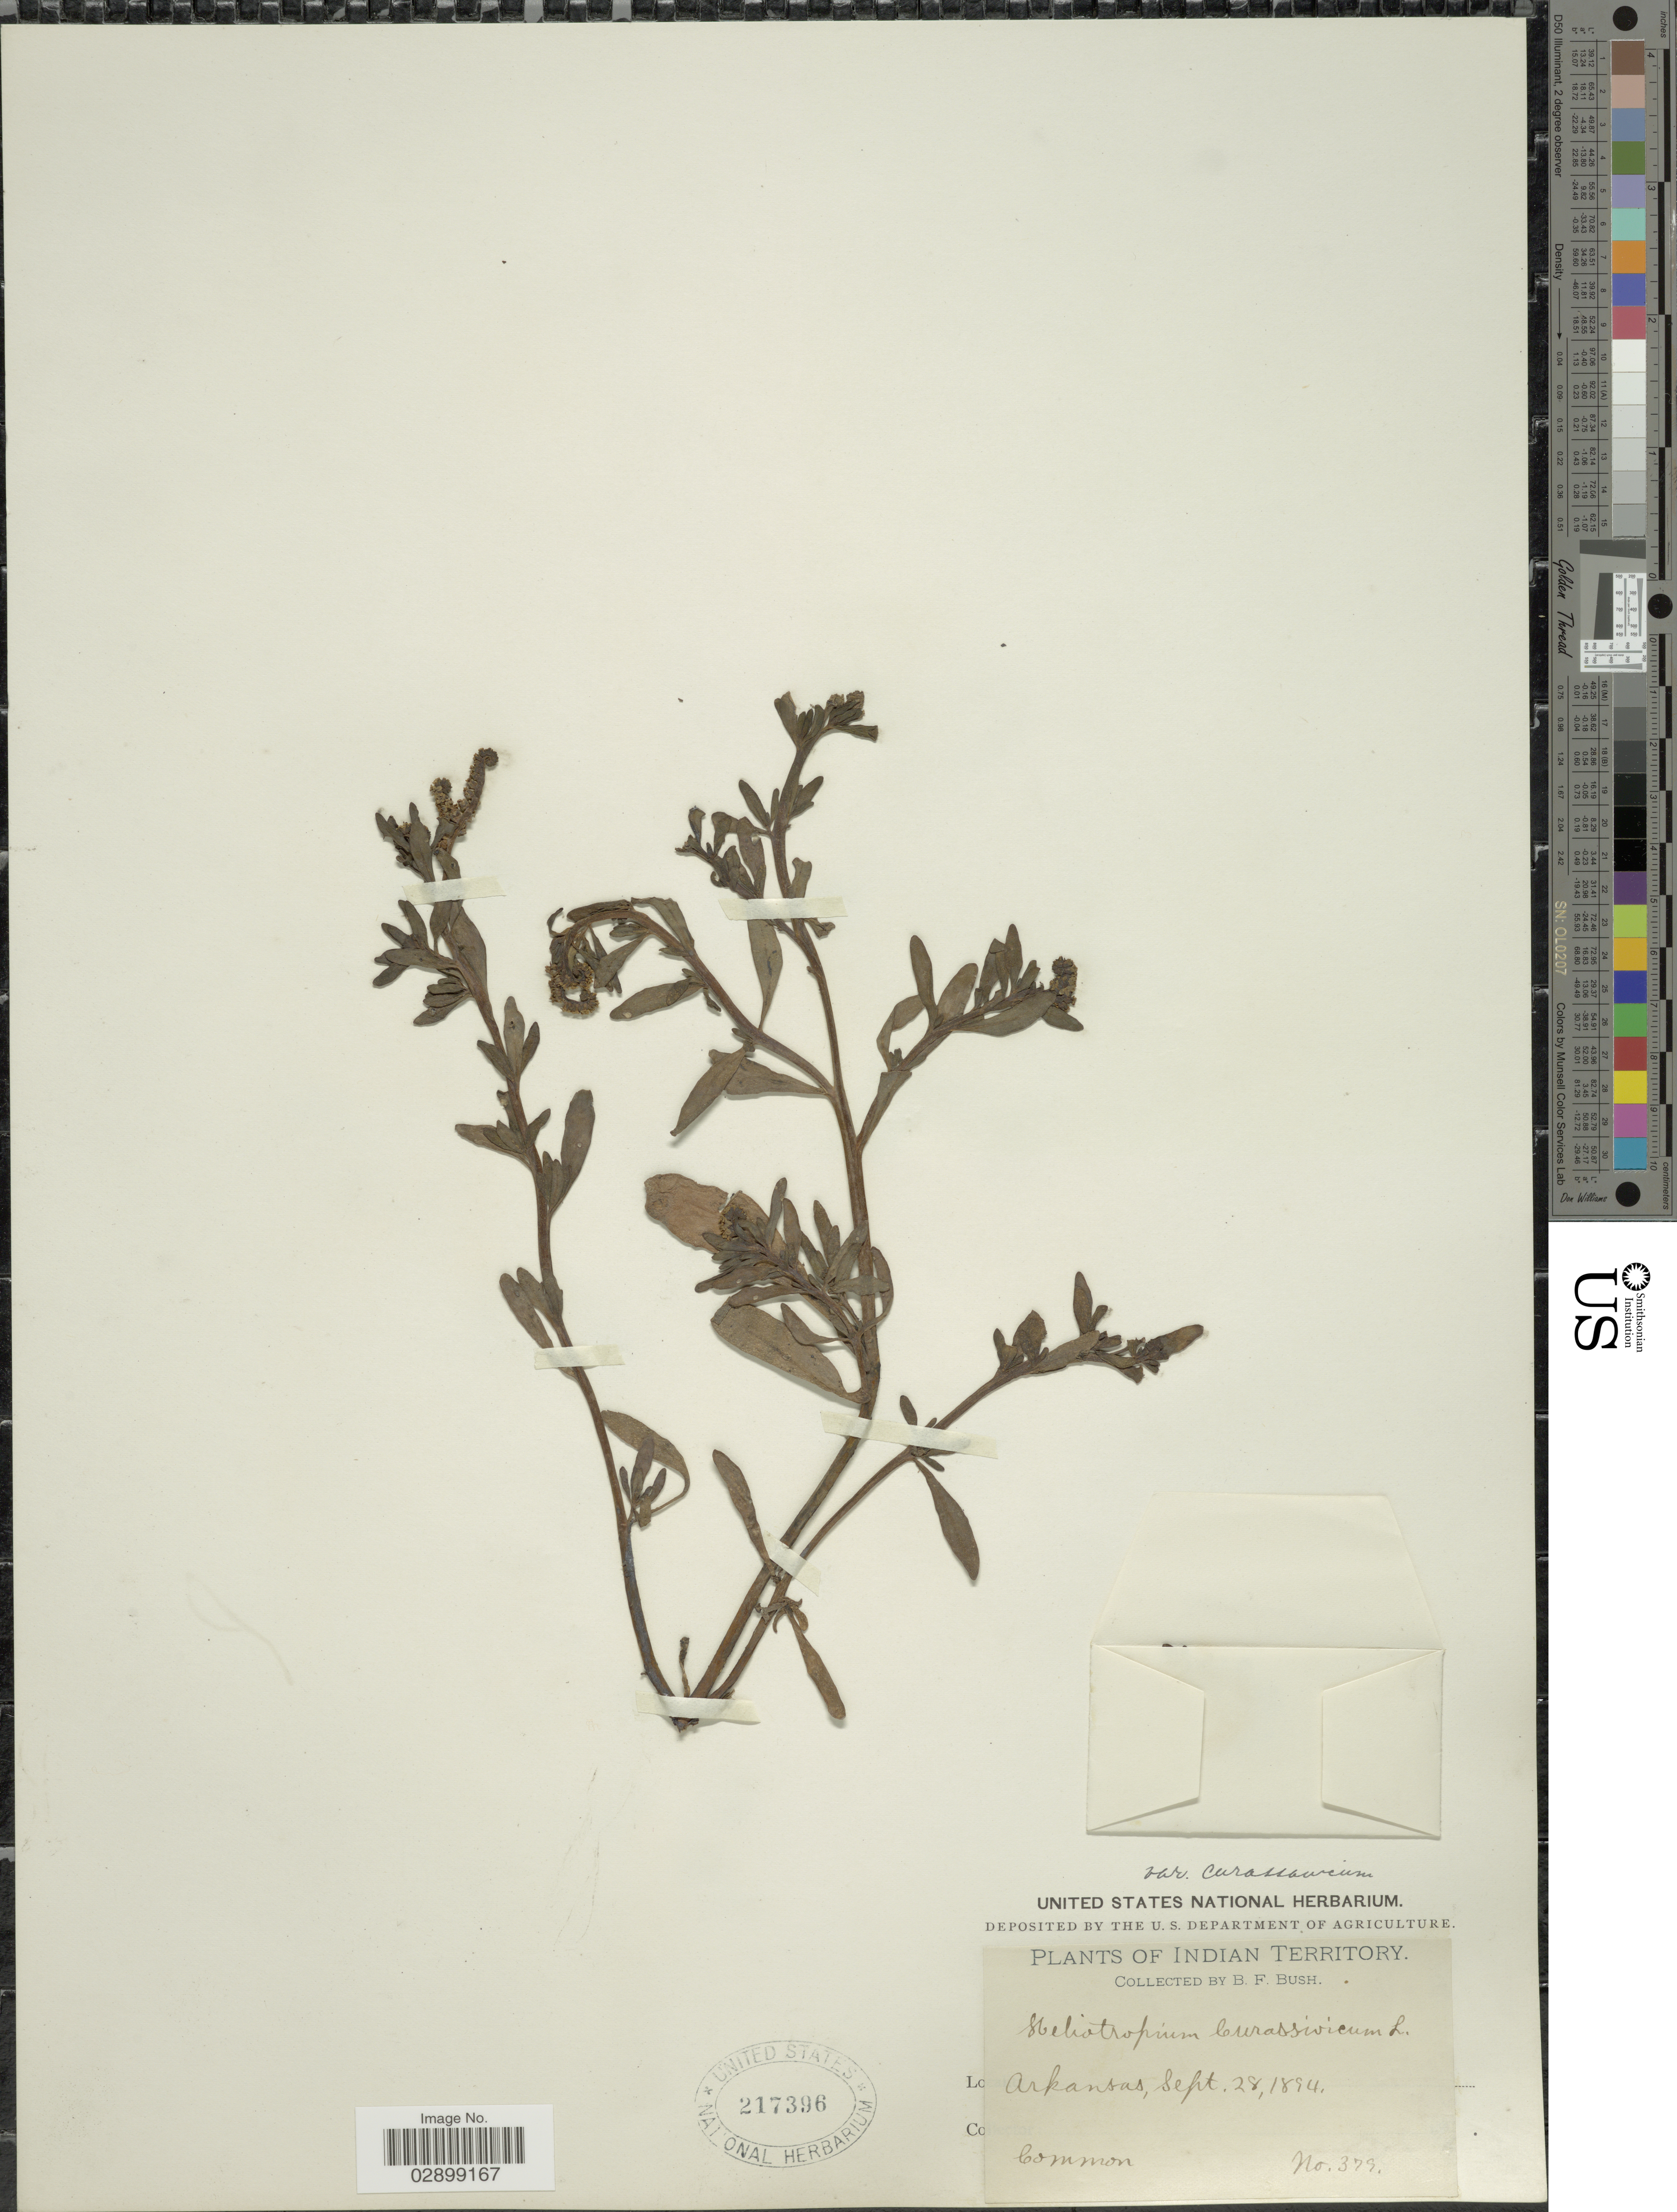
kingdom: Plantae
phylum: Tracheophyta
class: Magnoliopsida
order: Boraginales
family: Heliotropiaceae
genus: Heliotropium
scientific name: Heliotropium curassavicum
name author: L.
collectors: B. F. Bush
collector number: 379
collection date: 1894-09-28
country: United States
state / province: Arkansas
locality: Indian Territory.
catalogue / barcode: US 217396